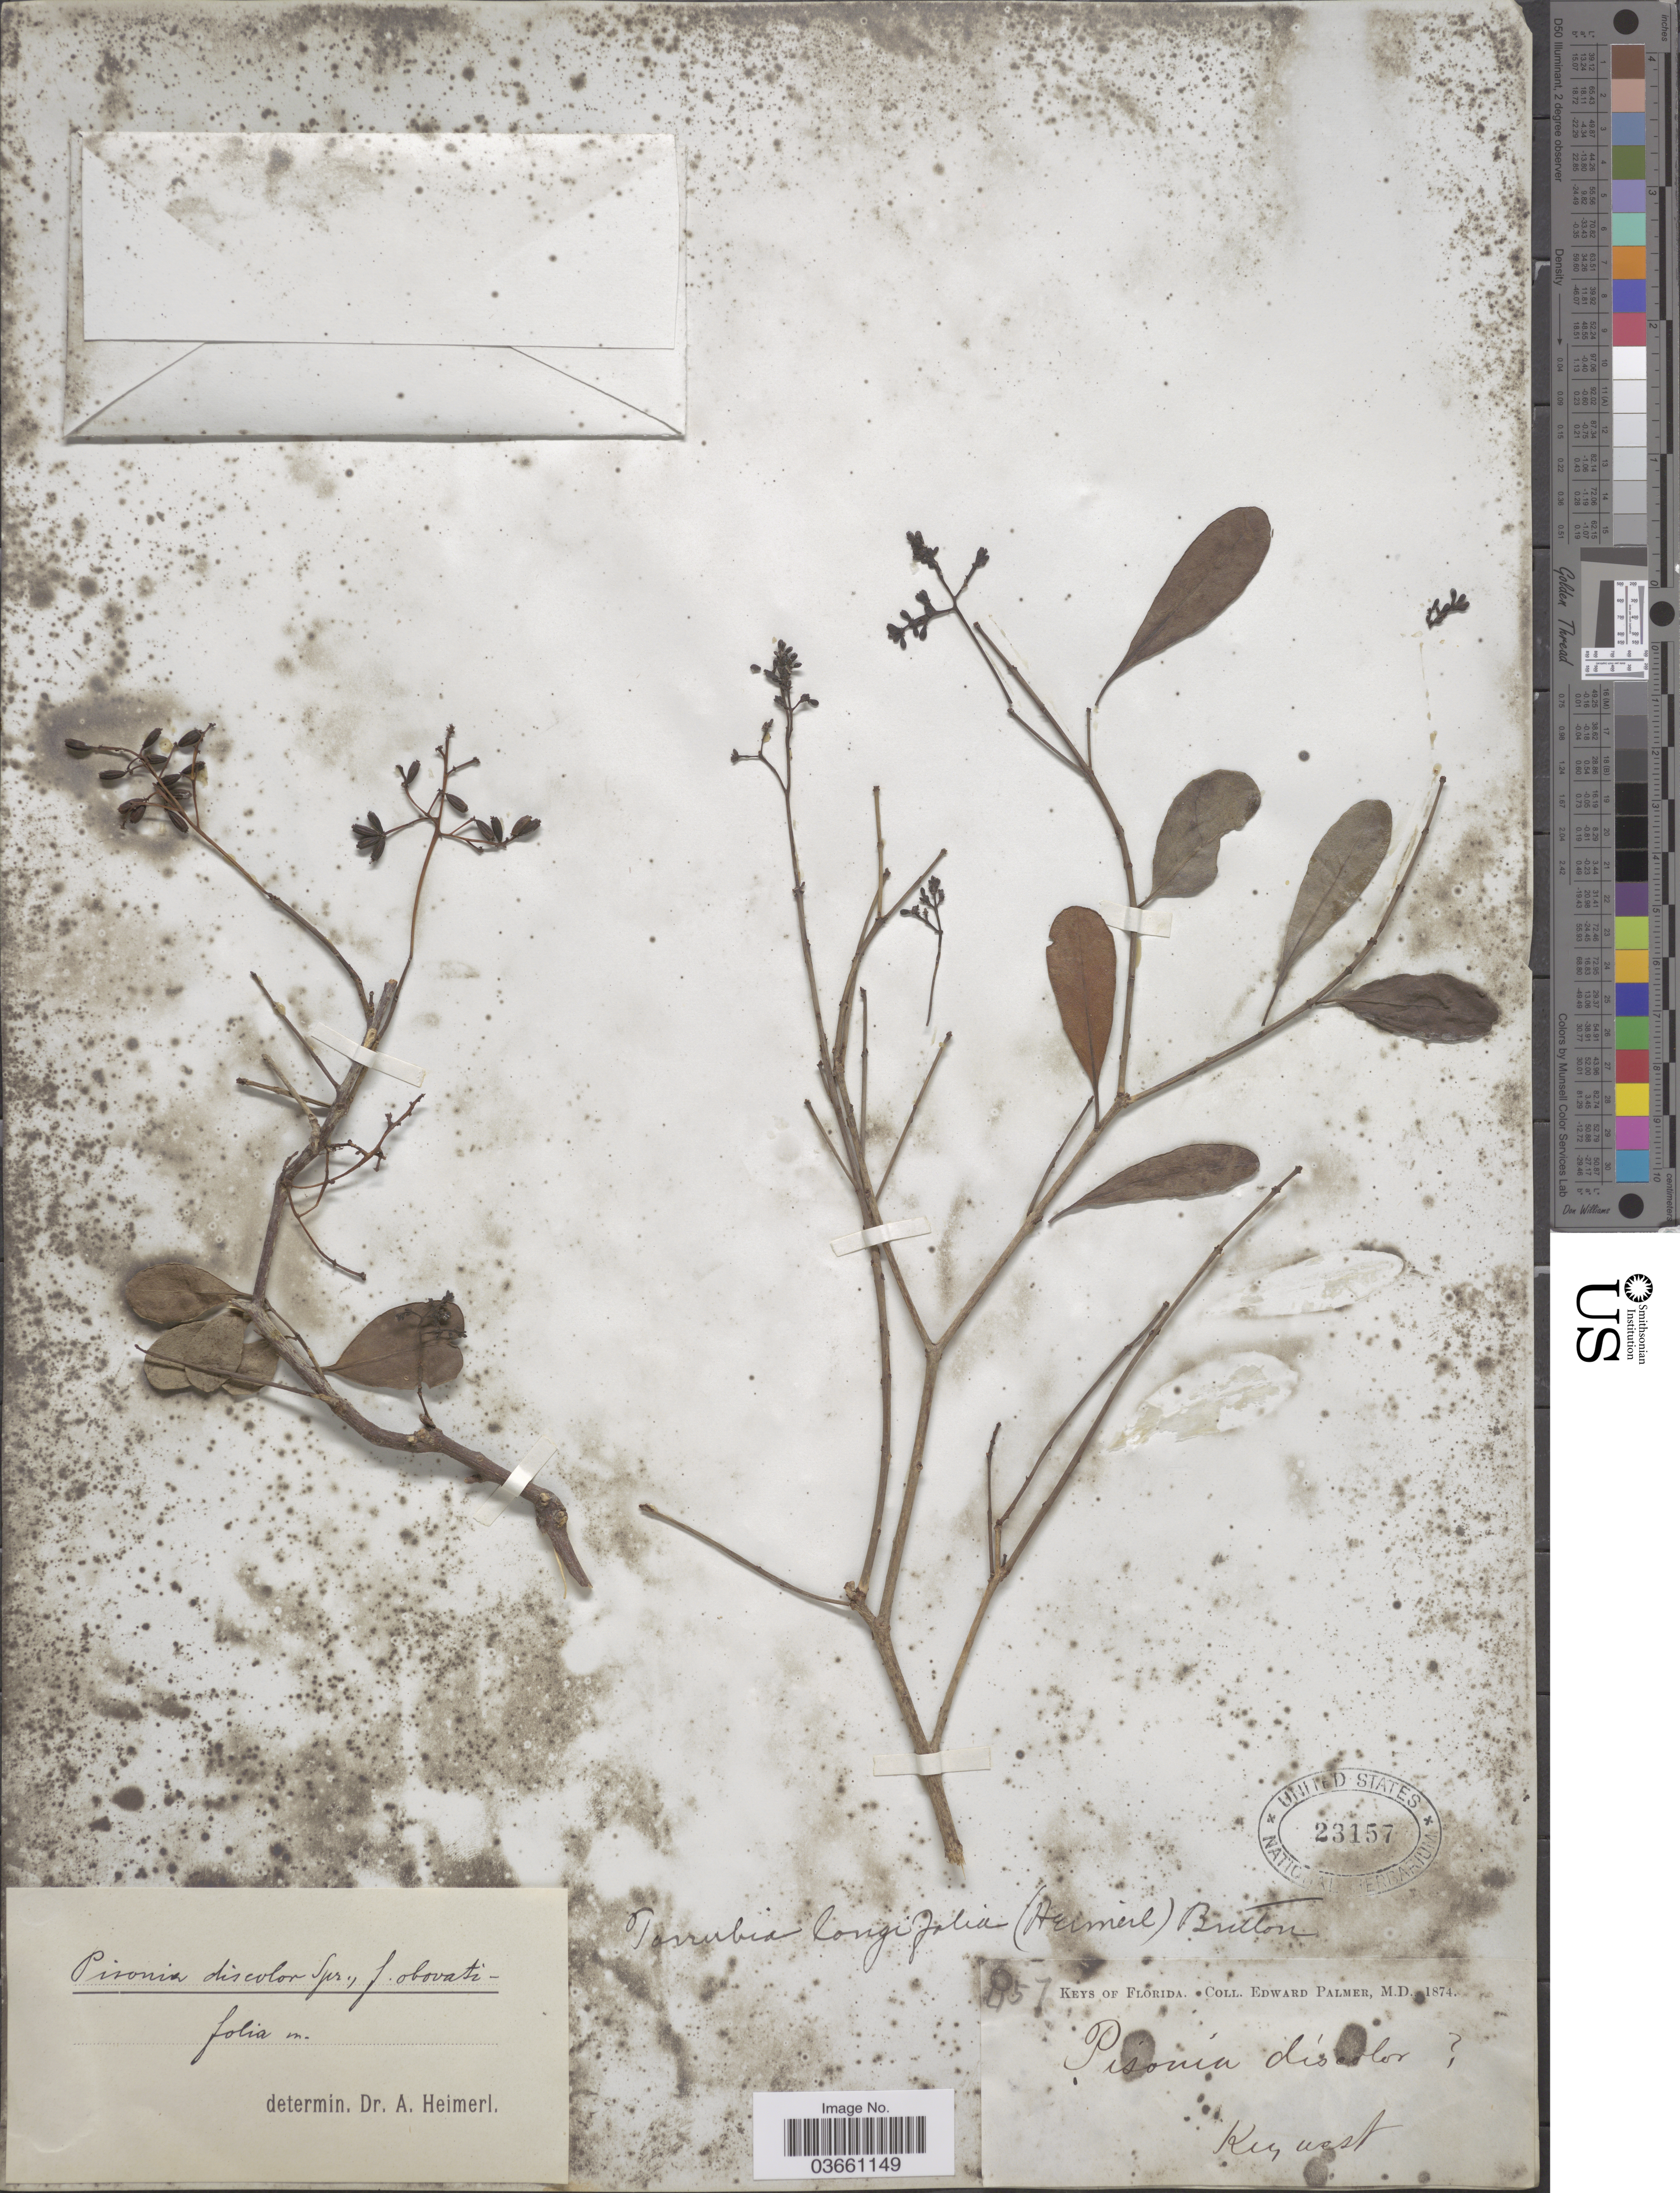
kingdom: Plantae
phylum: Tracheophyta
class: Magnoliopsida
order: Caryophyllales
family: Nyctaginaceae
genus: Guapira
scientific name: Guapira discolor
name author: (Spreng.) Little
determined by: Strong, Mark T., (BOT), Smithsonian Institution - National Museum of Natural History (UNITED STATES)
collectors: E. Palmer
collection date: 1874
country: United States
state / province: Florida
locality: Keys of Florida. Key west.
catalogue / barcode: US 23157